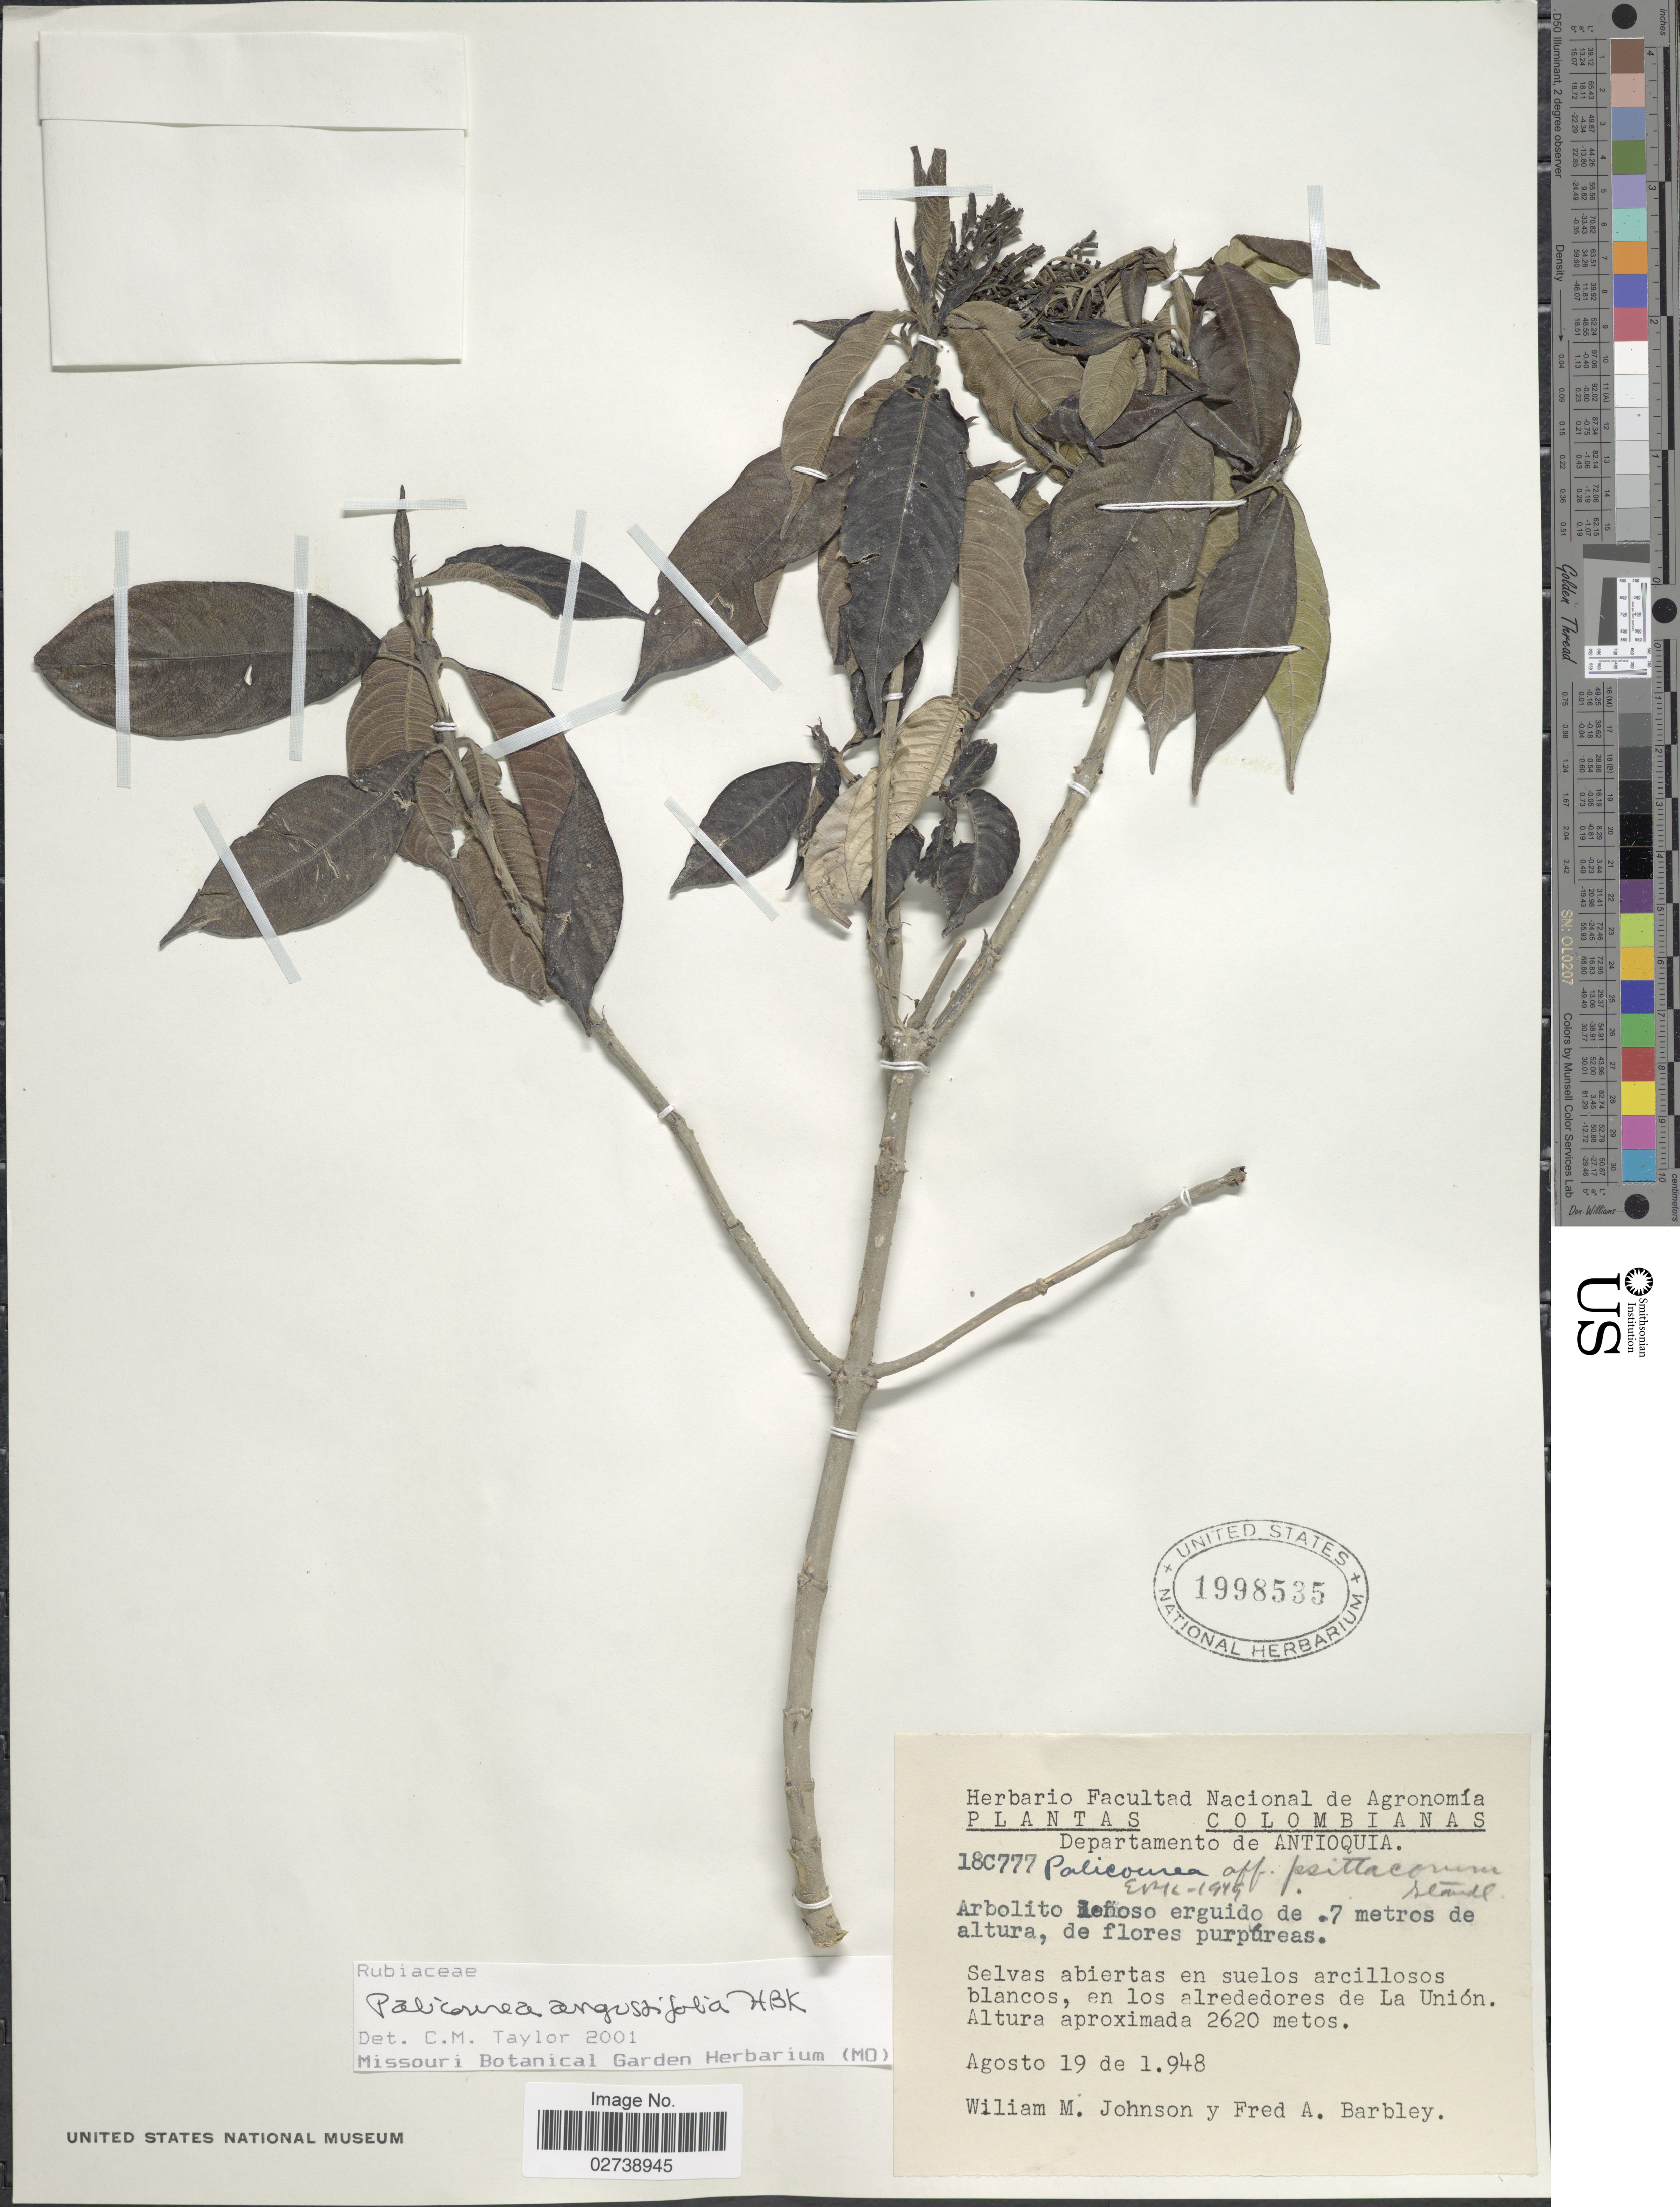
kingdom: Plantae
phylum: Tracheophyta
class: Magnoliopsida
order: Gentianales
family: Rubiaceae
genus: Palicourea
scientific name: Palicourea angustifolia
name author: Kunth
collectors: W. M. Johnson & F. A. Barkley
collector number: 18C777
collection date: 1948-08-19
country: Colombia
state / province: Antioquia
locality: Departamento de Antioquia. Selvas abiertas en Suelos arcillosos blancos, en los alrededores de La Union.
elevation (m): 2620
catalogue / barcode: US 1998535